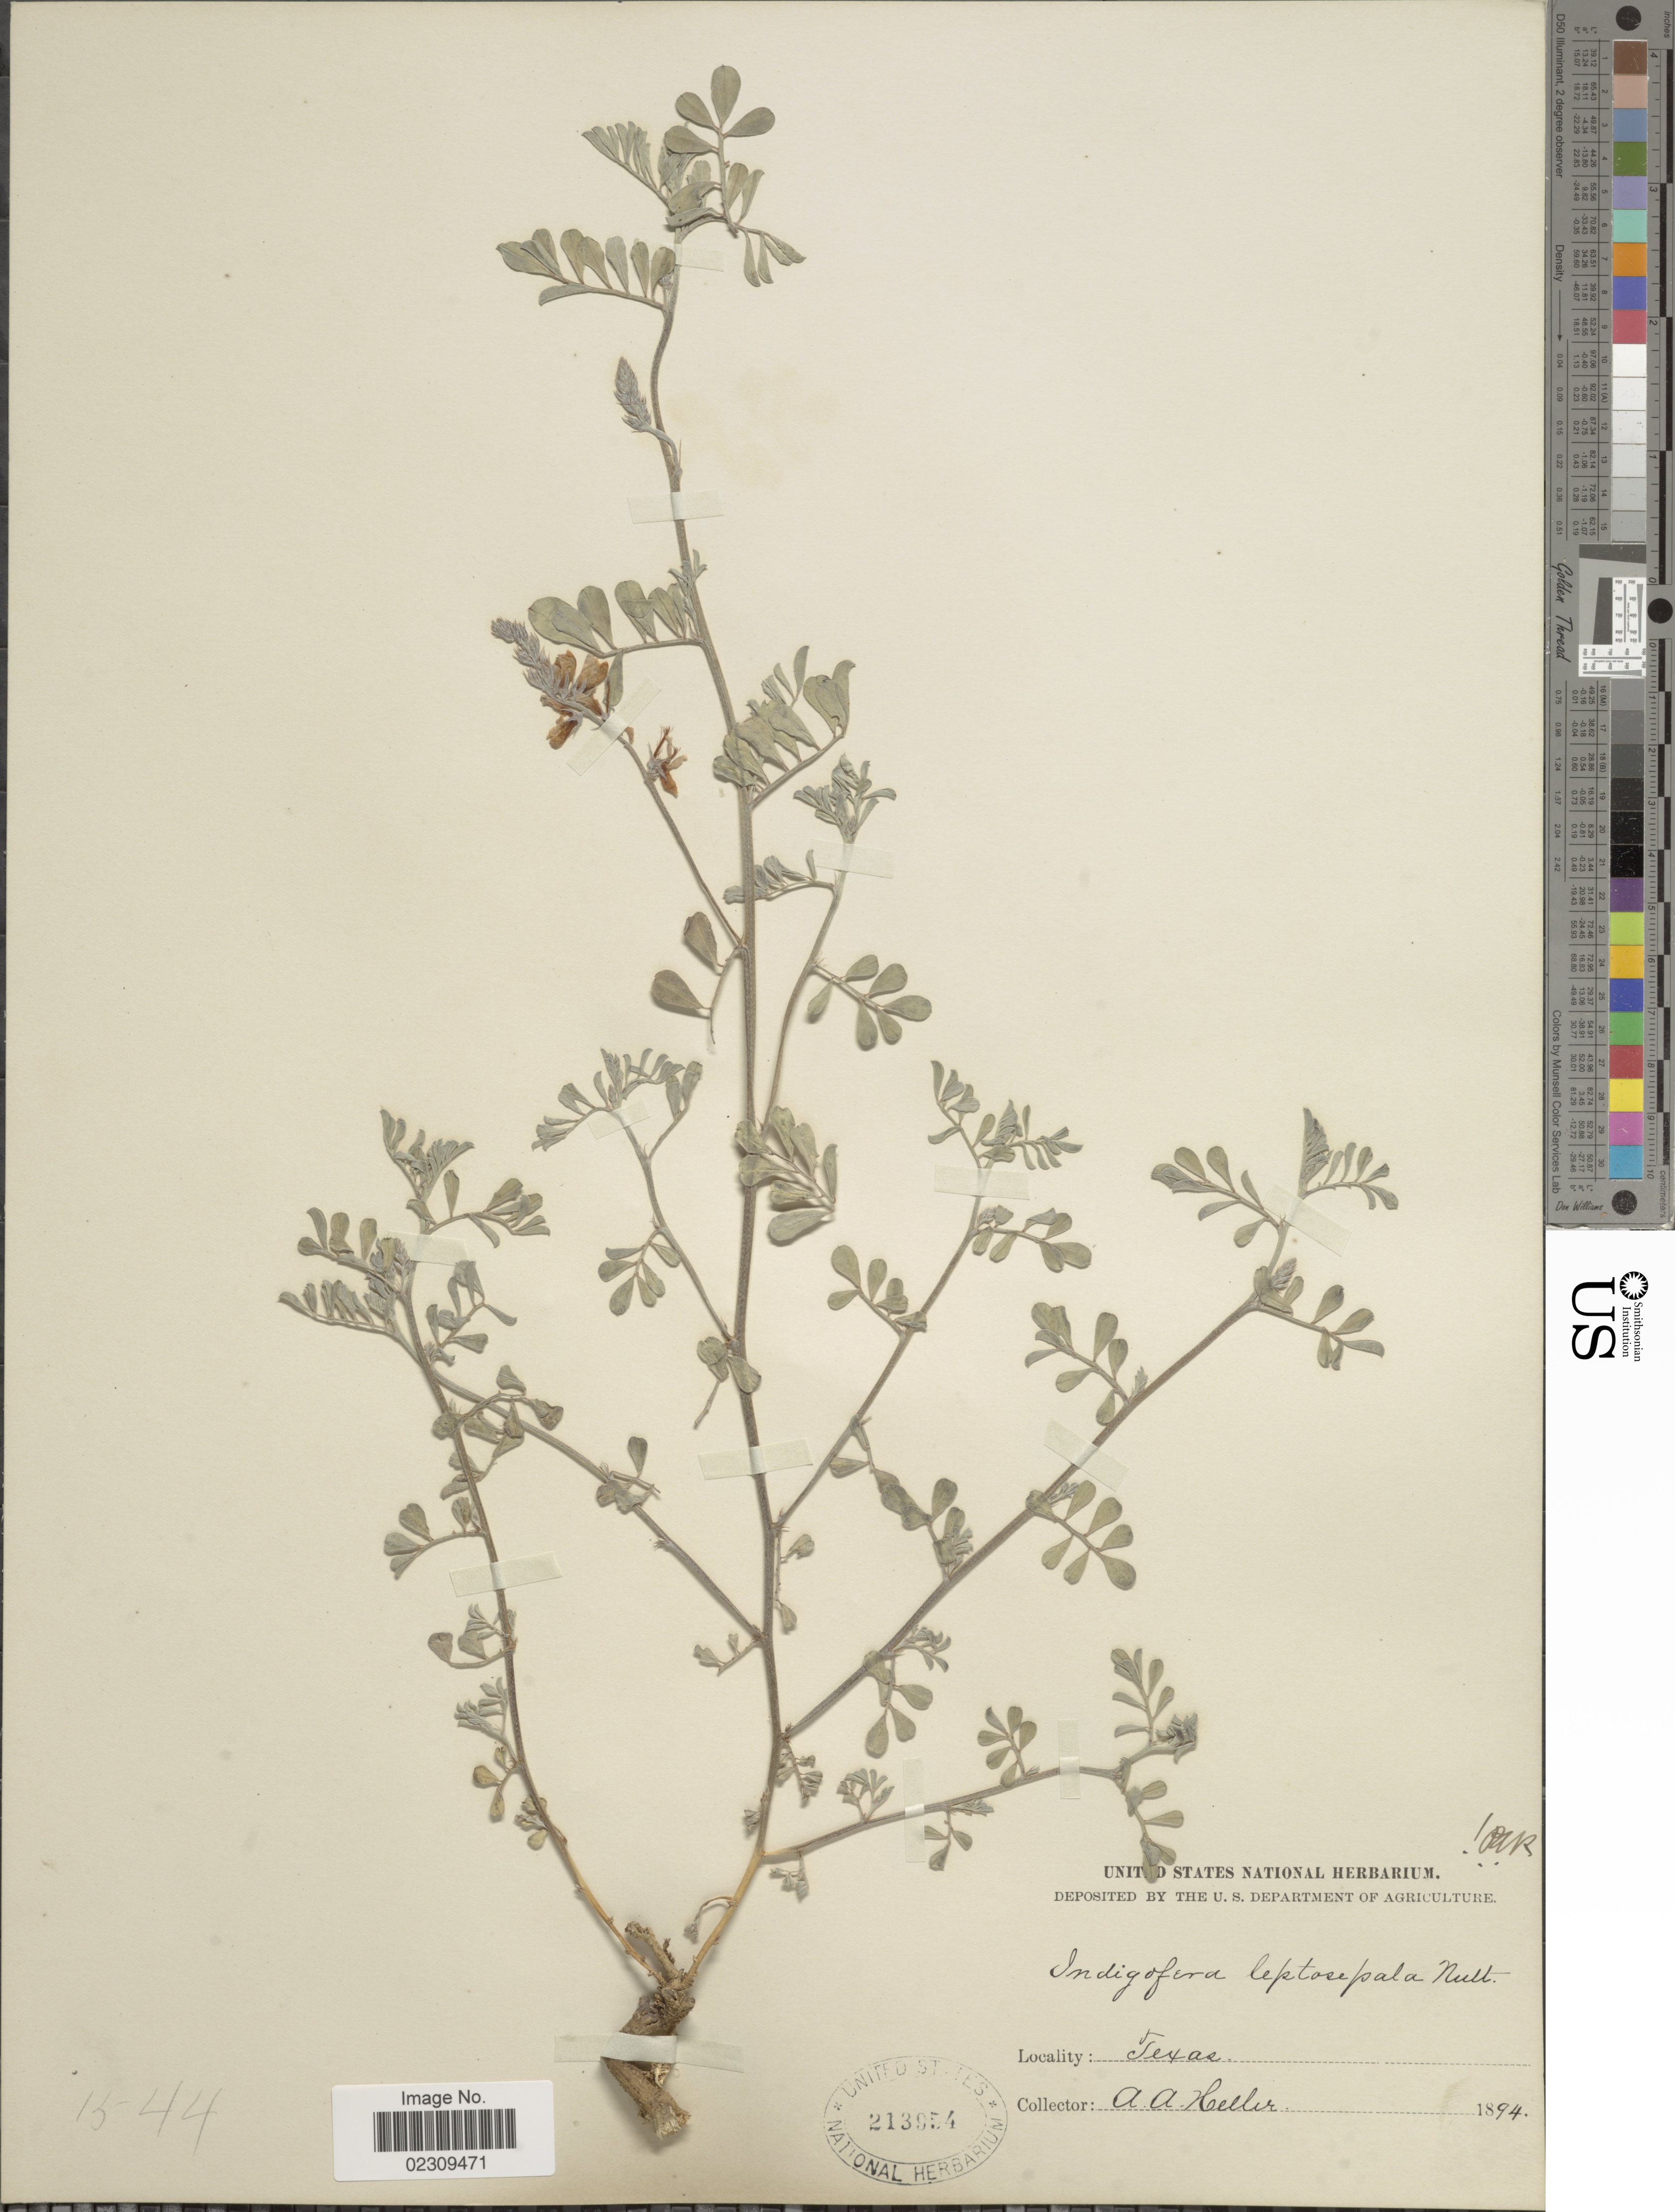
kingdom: Plantae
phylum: Tracheophyta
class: Magnoliopsida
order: Fabales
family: Fabaceae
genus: Indigofera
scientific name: Indigofera leptosepala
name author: Nutt.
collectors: A. A. Heller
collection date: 1894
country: United States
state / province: Texas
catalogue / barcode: US 213954